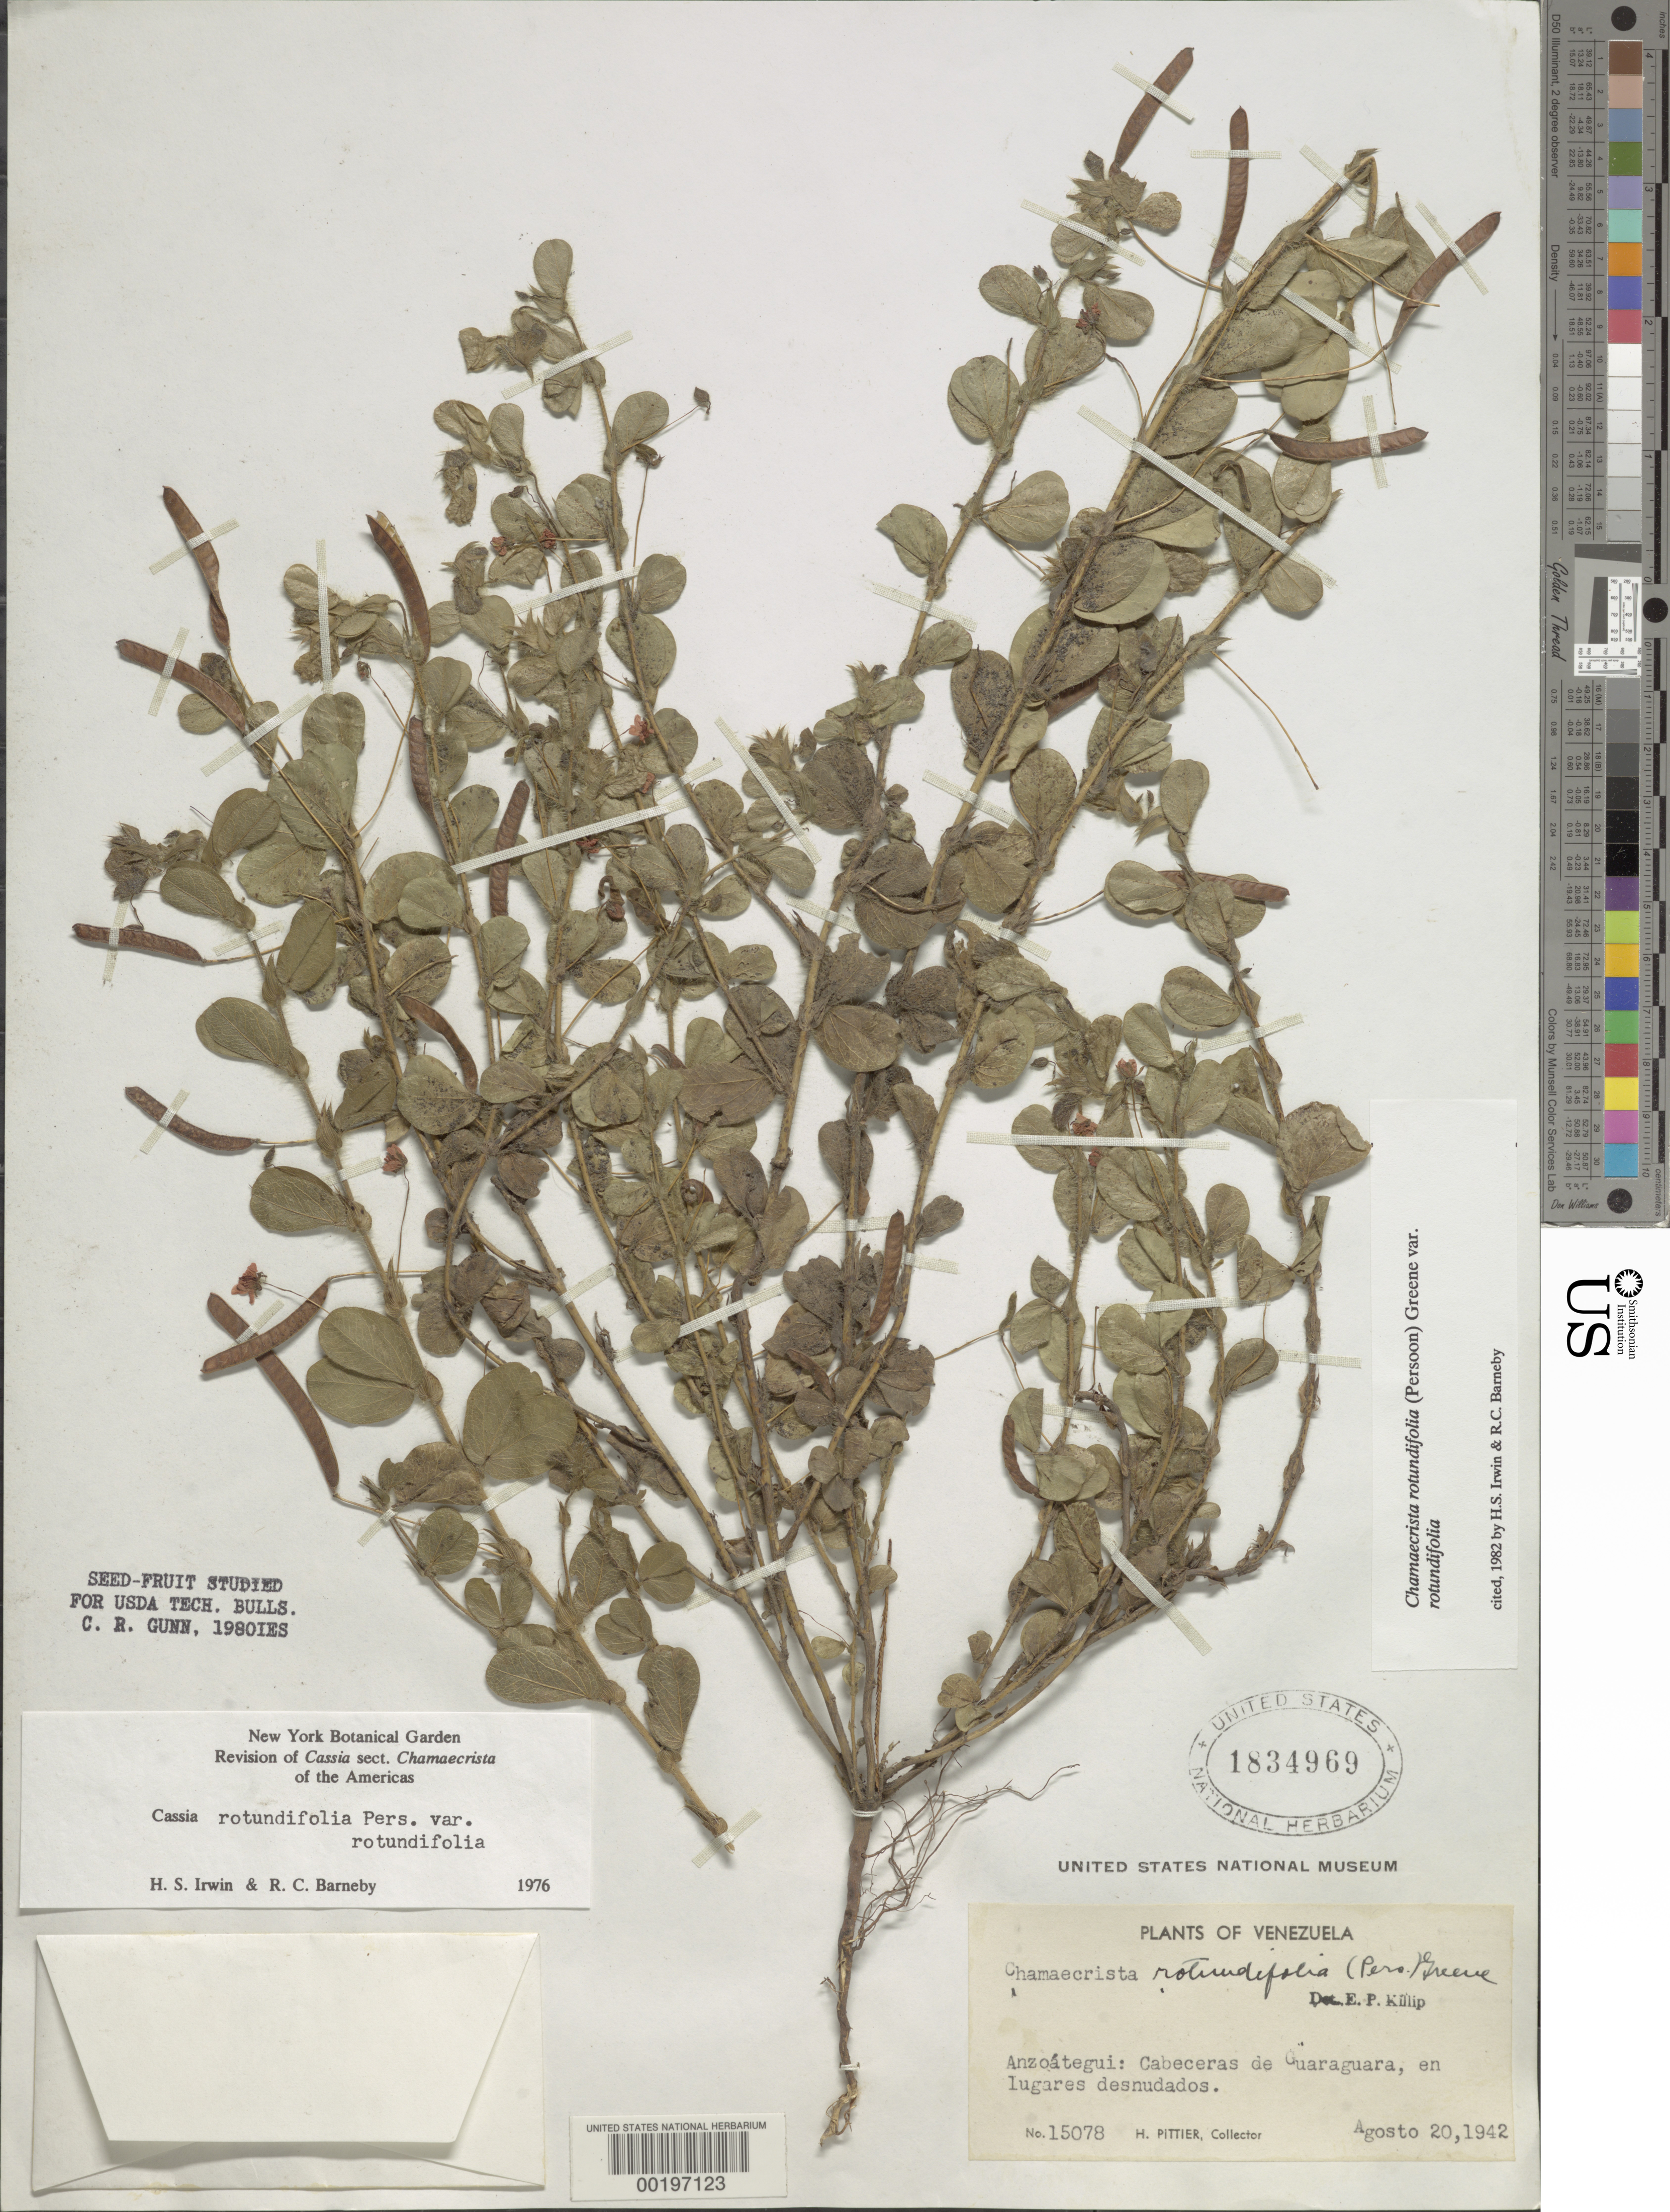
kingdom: Plantae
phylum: Tracheophyta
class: Magnoliopsida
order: Fabales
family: Fabaceae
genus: Chamaecrista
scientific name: Chamaecrista rotundifolia var. rotundifolia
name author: (Pers.) Greene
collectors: H. F. Pittier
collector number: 15078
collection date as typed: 20 Aug 1942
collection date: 1942-08-20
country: Venezuela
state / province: Anzoategui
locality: Cabeceras de guaraguara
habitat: En lugares desnudados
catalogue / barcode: US 1834969